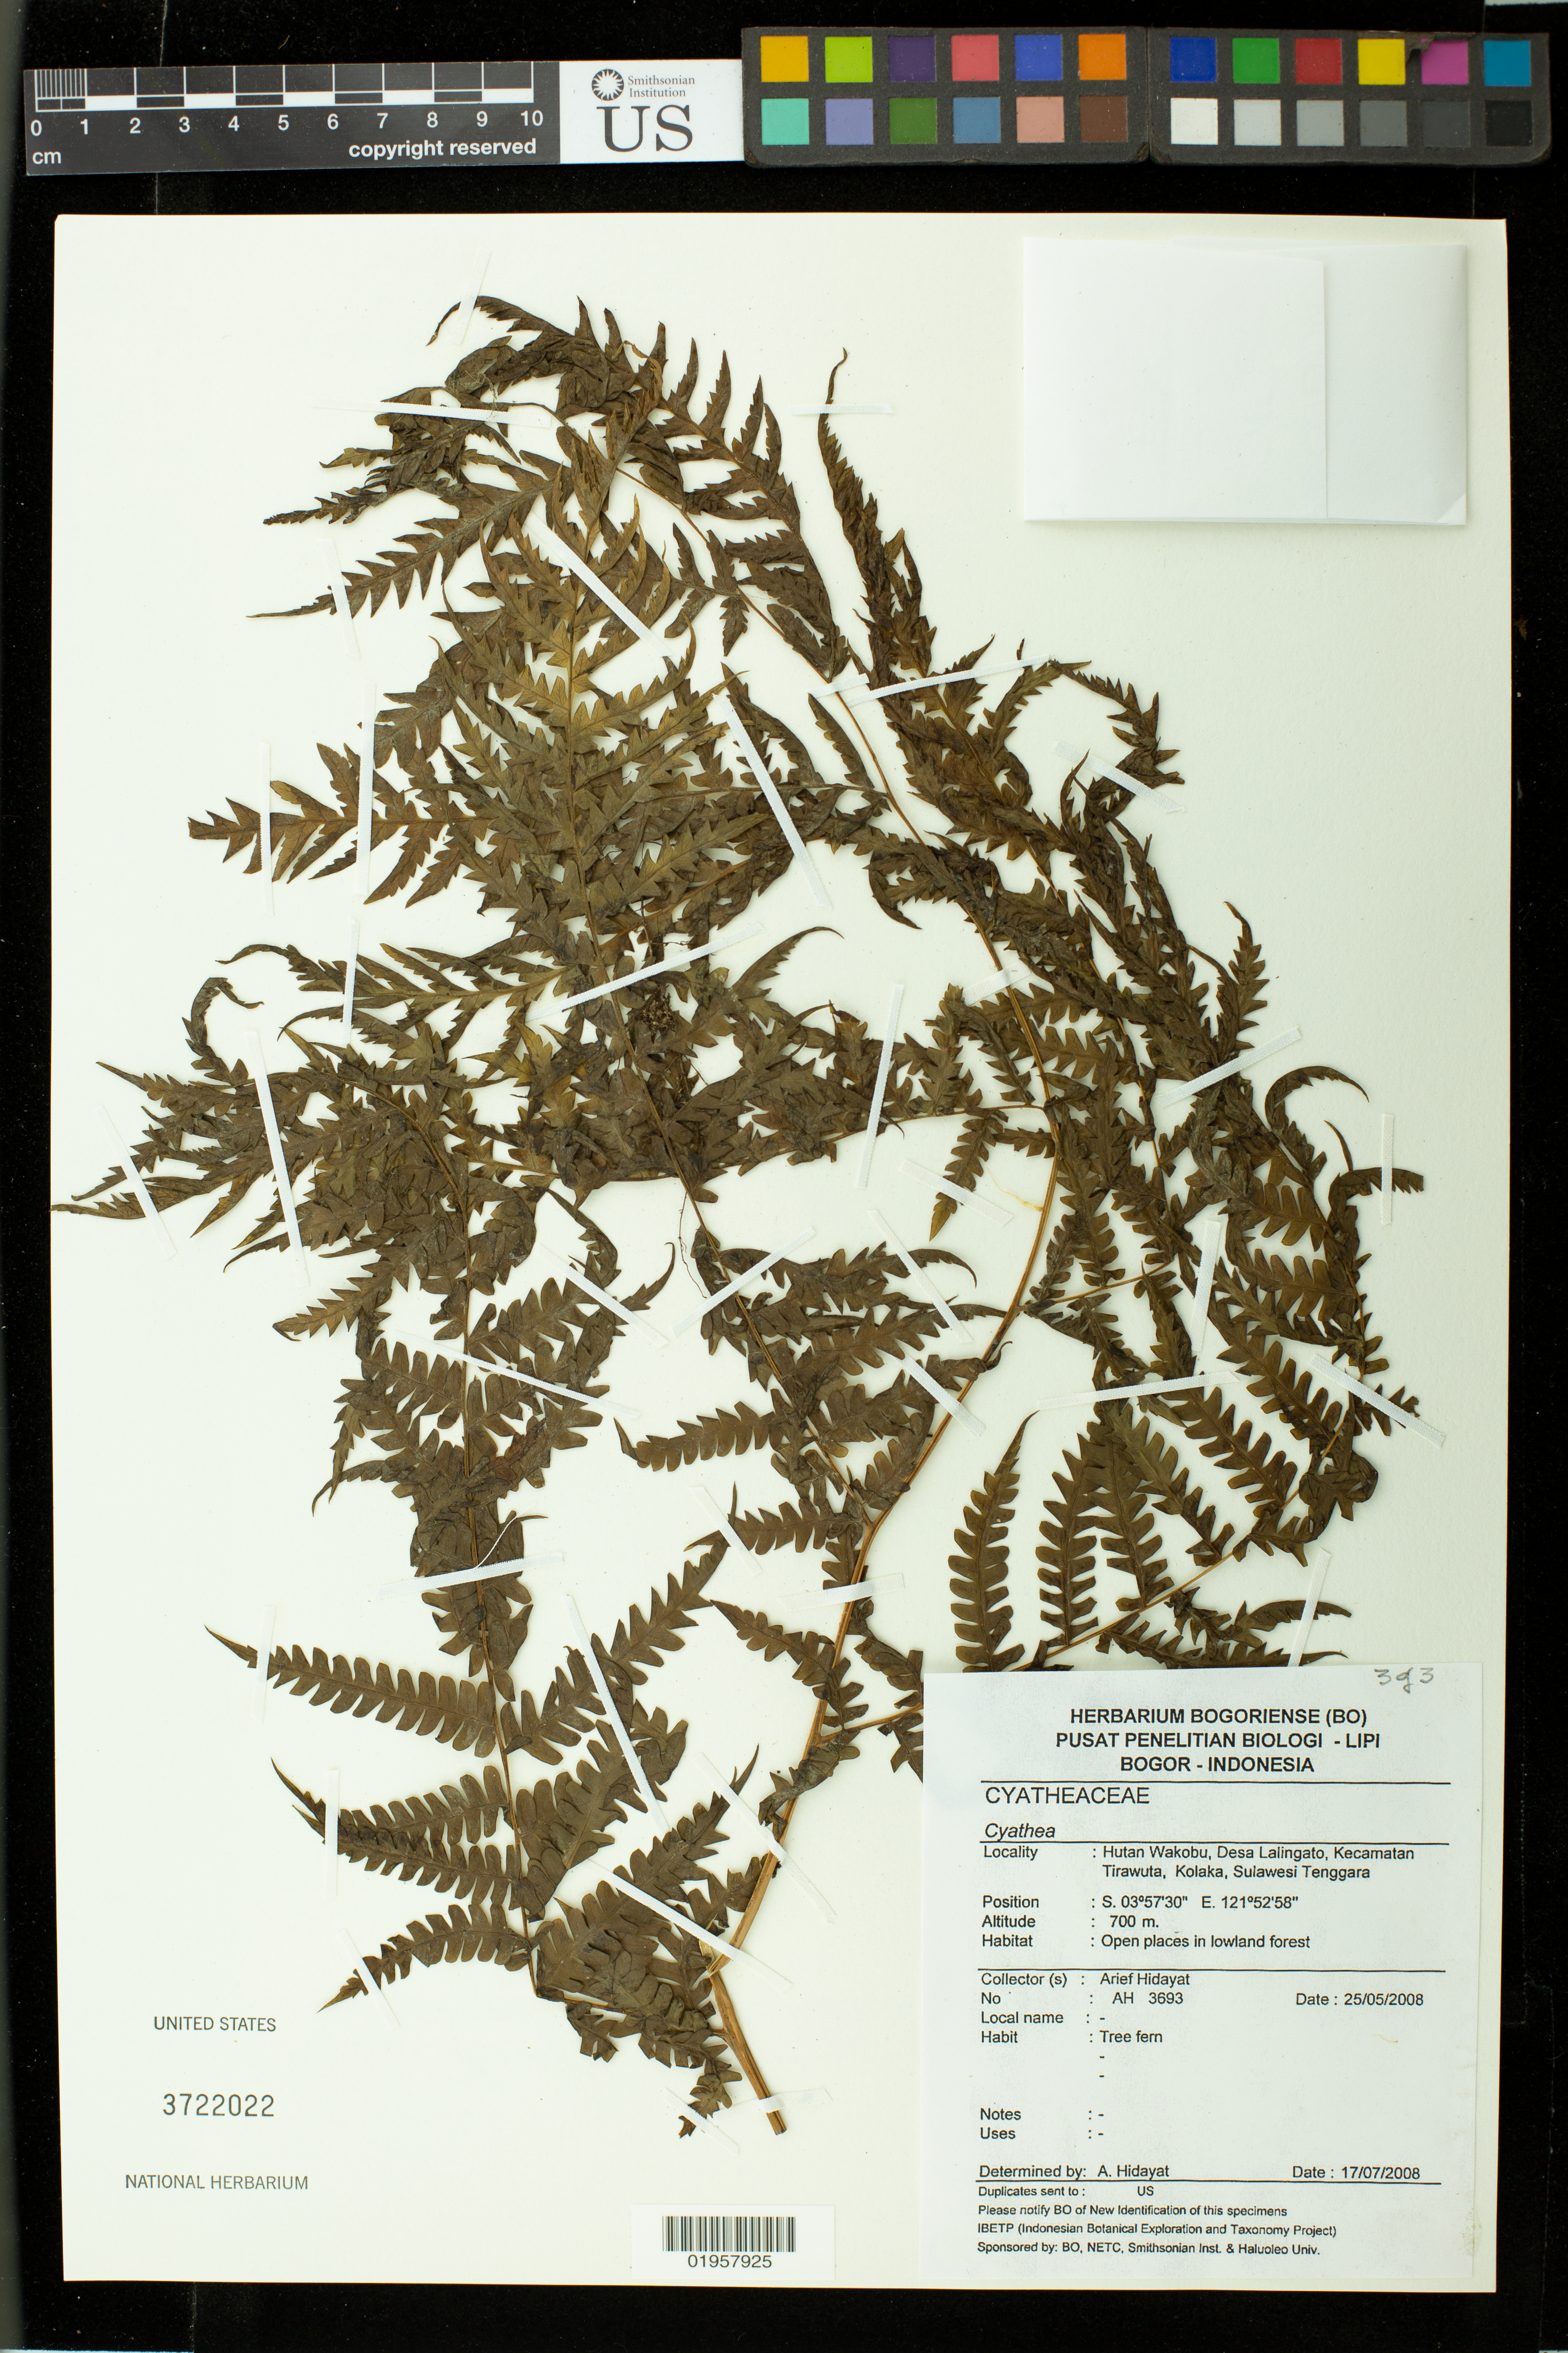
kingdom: Plantae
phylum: Tracheophyta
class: Polypodiopsida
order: Cyatheales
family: Cyatheaceae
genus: Cyathea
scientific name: Cyathea sp.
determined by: Hidayat, Arief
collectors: A. Hidayat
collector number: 3693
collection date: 2008-05-25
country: Indonesia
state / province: Sulawesi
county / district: Sulawesi Tenggara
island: Sulawesi Island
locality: Sulawesi Tenggara [South-East Sulawesi]. Hutan Wakobu, Desa Lalingato, Kecamatan Tirwuta, Kolaka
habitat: Open places in lowland forest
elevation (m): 700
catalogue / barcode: US 3722022